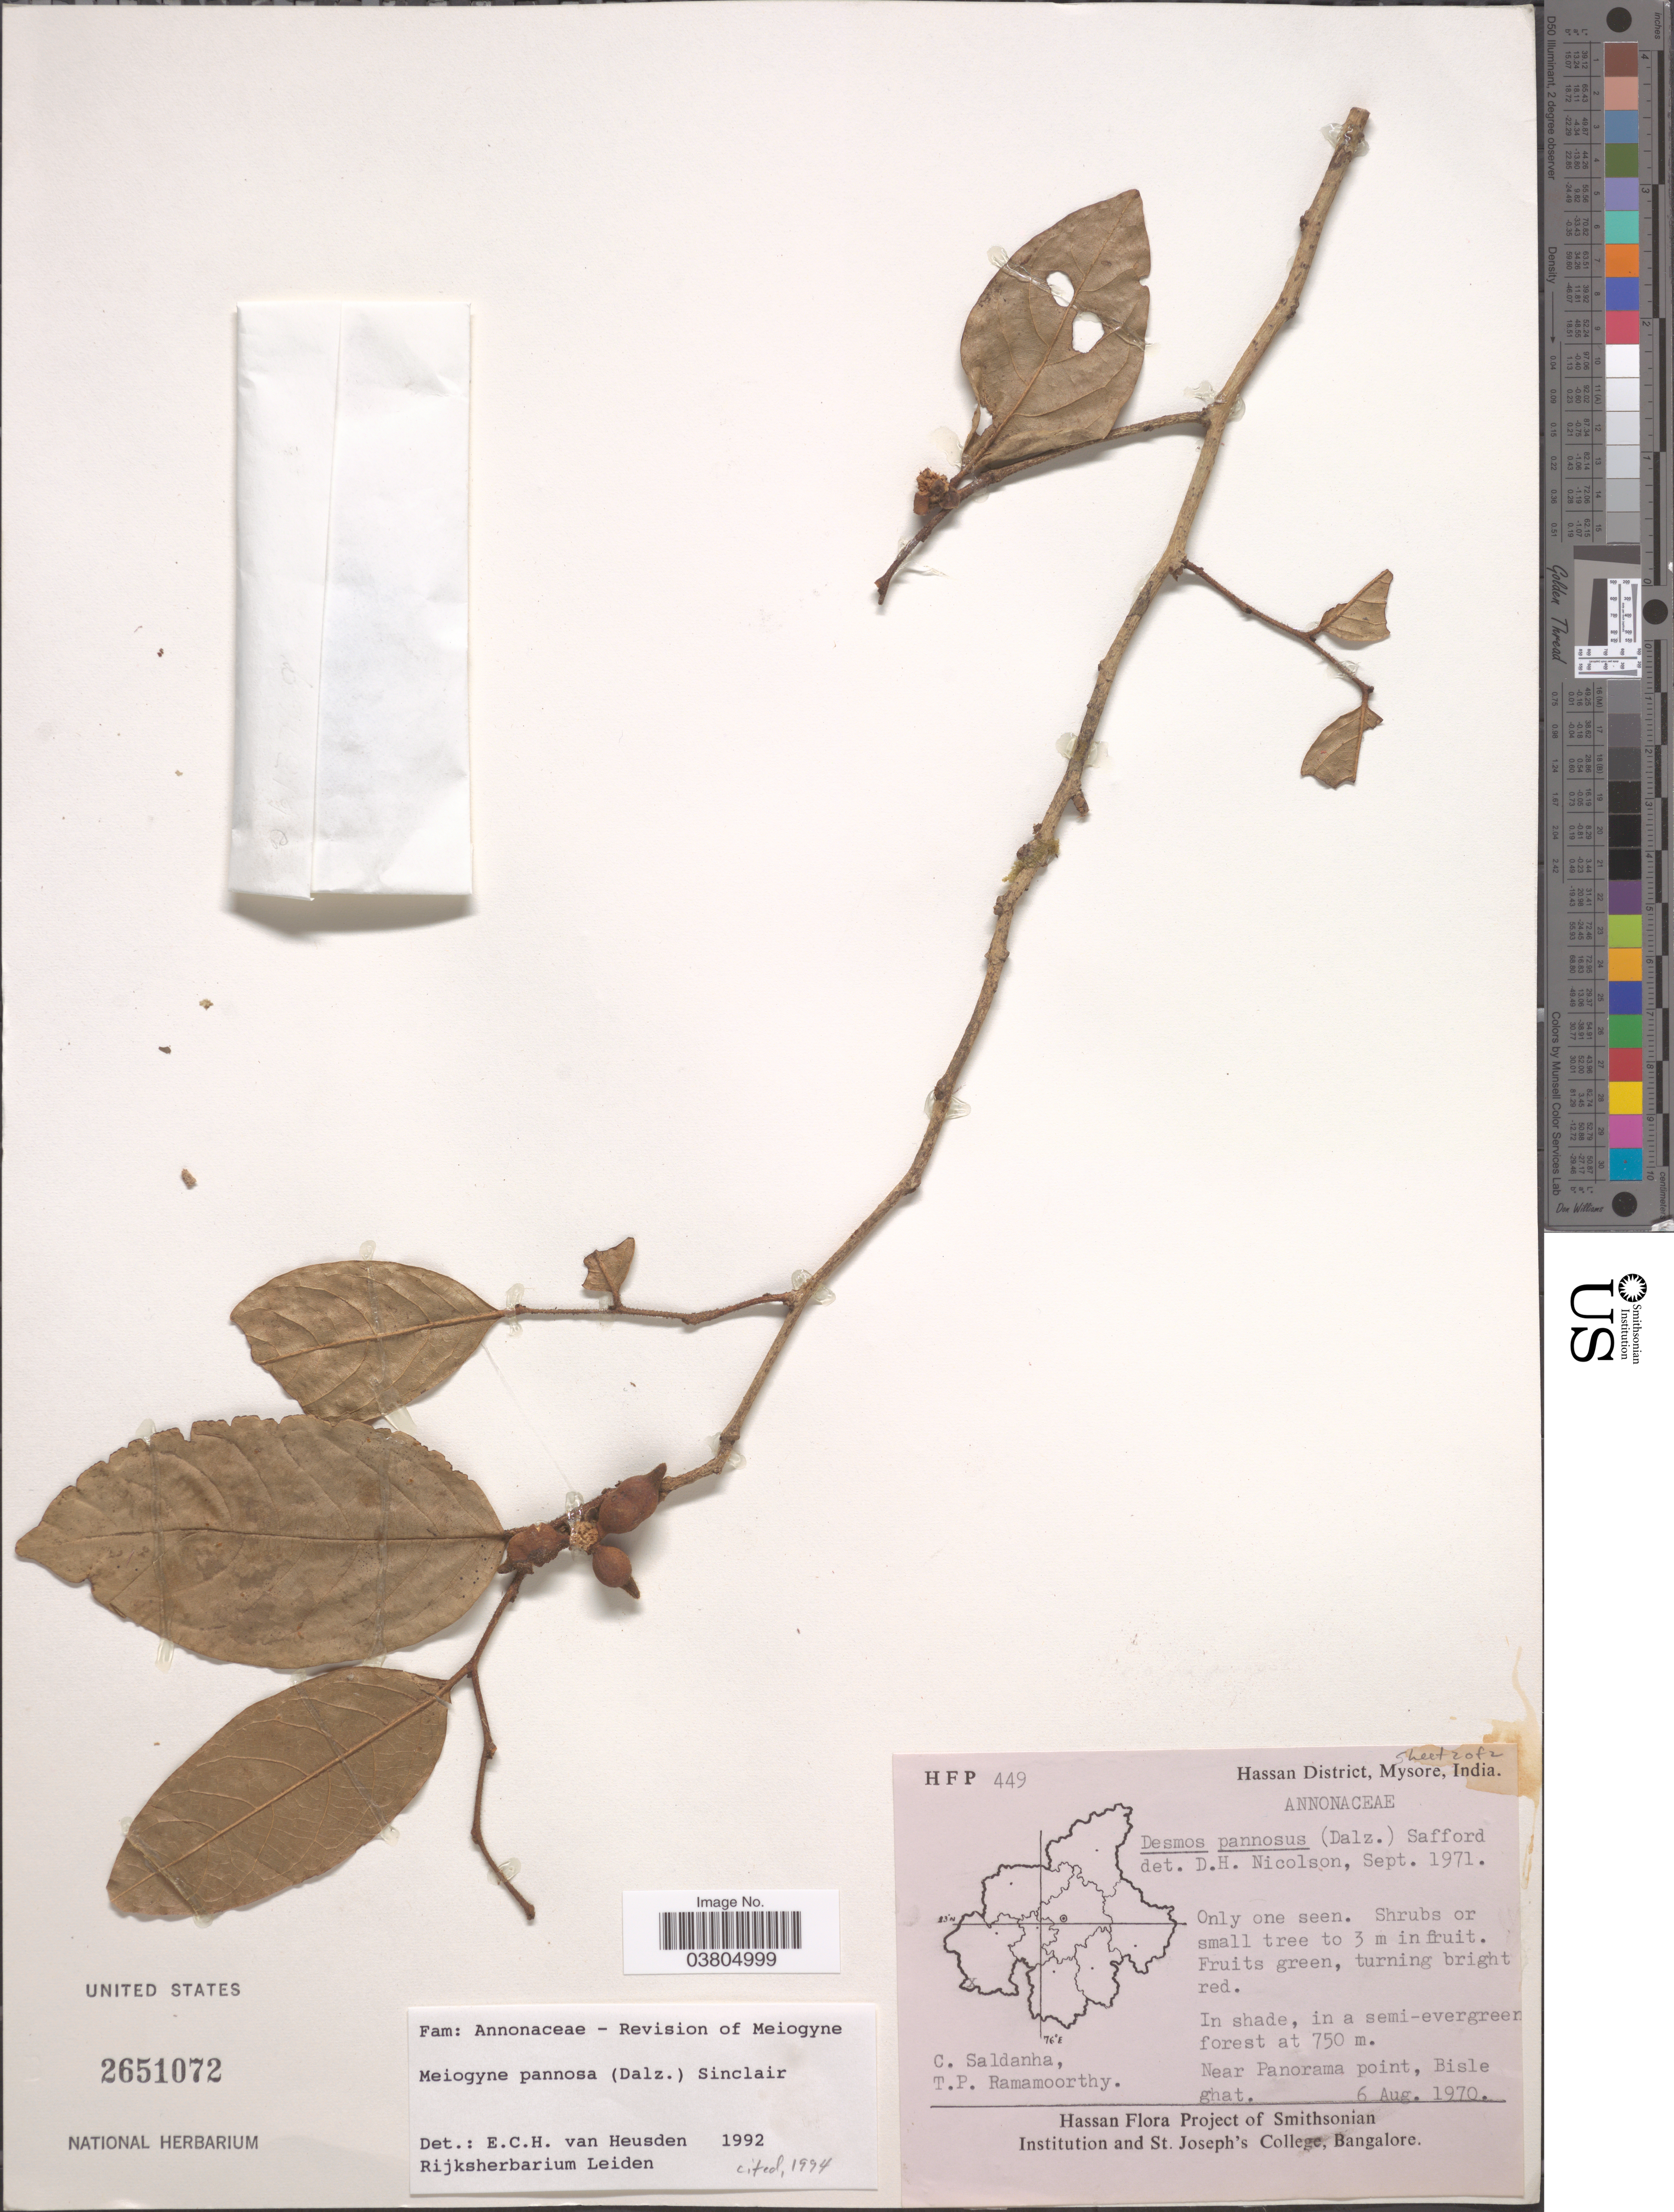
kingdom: Plantae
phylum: Tracheophyta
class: Magnoliopsida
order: Magnoliales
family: Annonaceae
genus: Meiogyne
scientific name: Meiogyne pannosa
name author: (Dalzell) J. Sinclair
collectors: C. Saldanha & T. P. Ramamoorthy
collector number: HFP449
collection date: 1970-08-06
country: India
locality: Hassan District, Mysore. Near Panorama point, Bisle ghat.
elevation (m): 750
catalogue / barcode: US 2651072